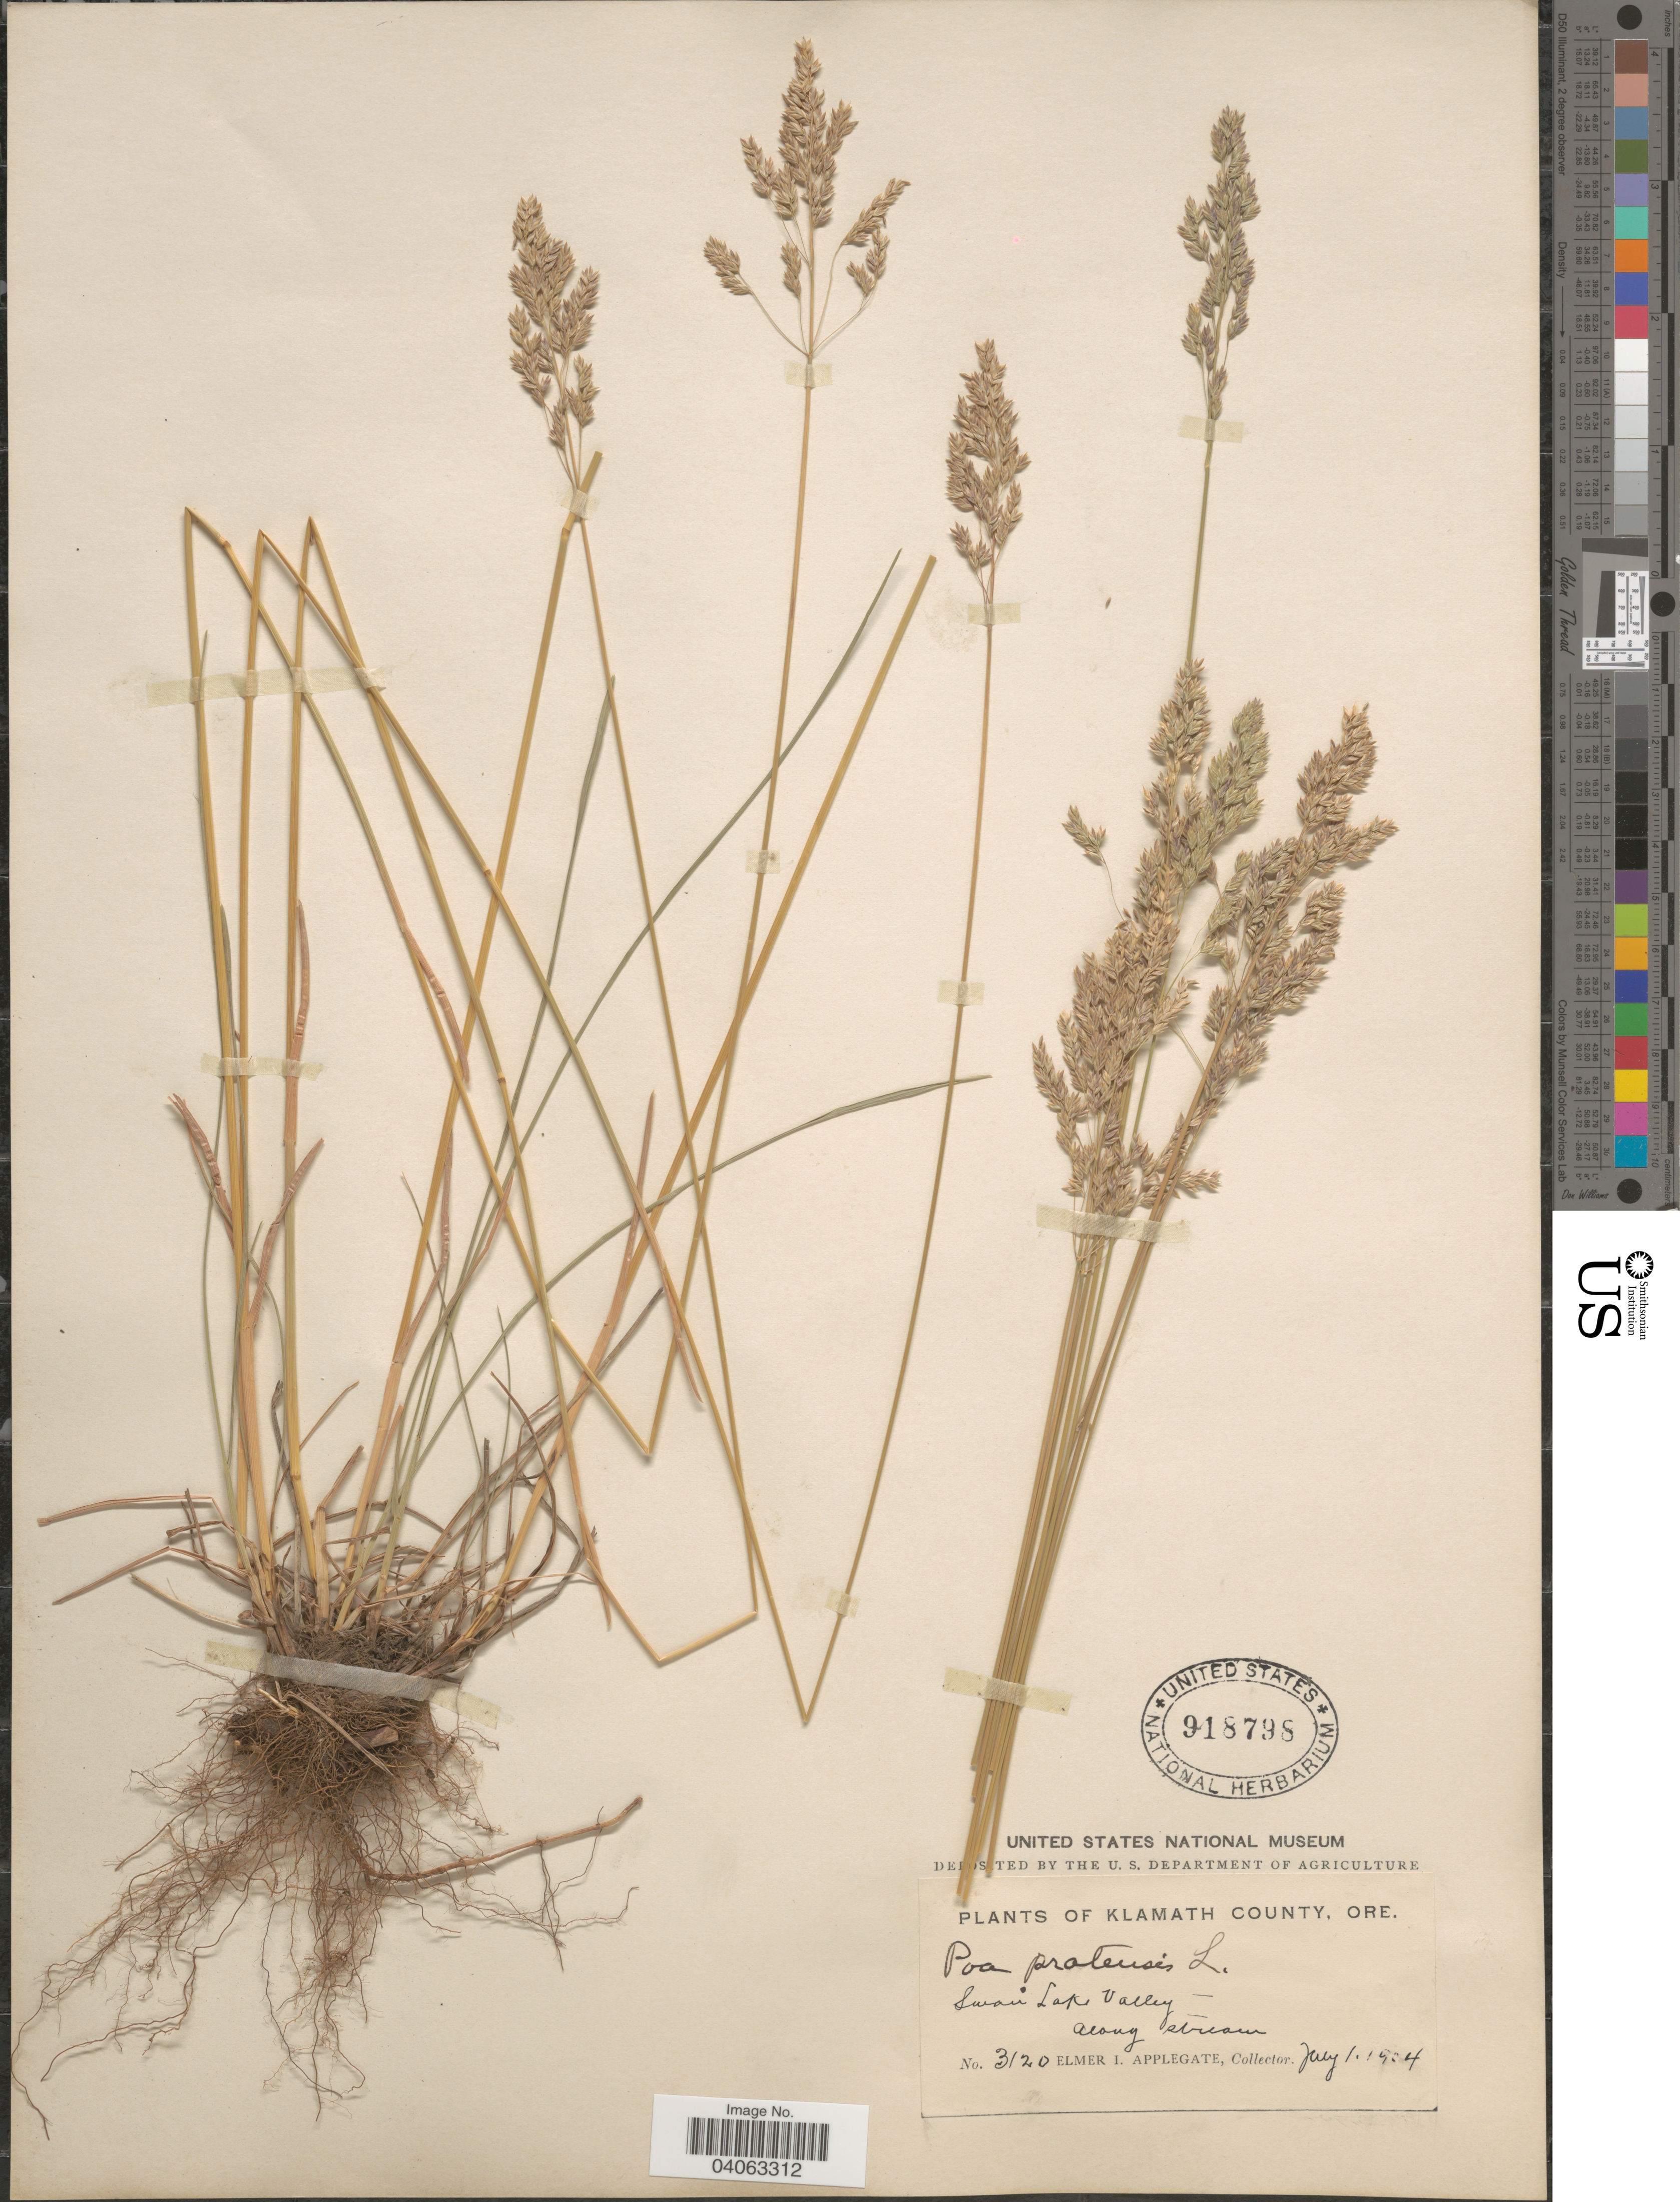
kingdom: Plantae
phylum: Tracheophyta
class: Liliopsida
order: Poales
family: Poaceae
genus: Poa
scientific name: Poa pratensis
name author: L.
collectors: E. I. Applegate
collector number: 3120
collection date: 1904-07-01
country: United States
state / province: Oregon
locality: Klamath County. Swan Lake Valley.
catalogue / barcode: US 918798